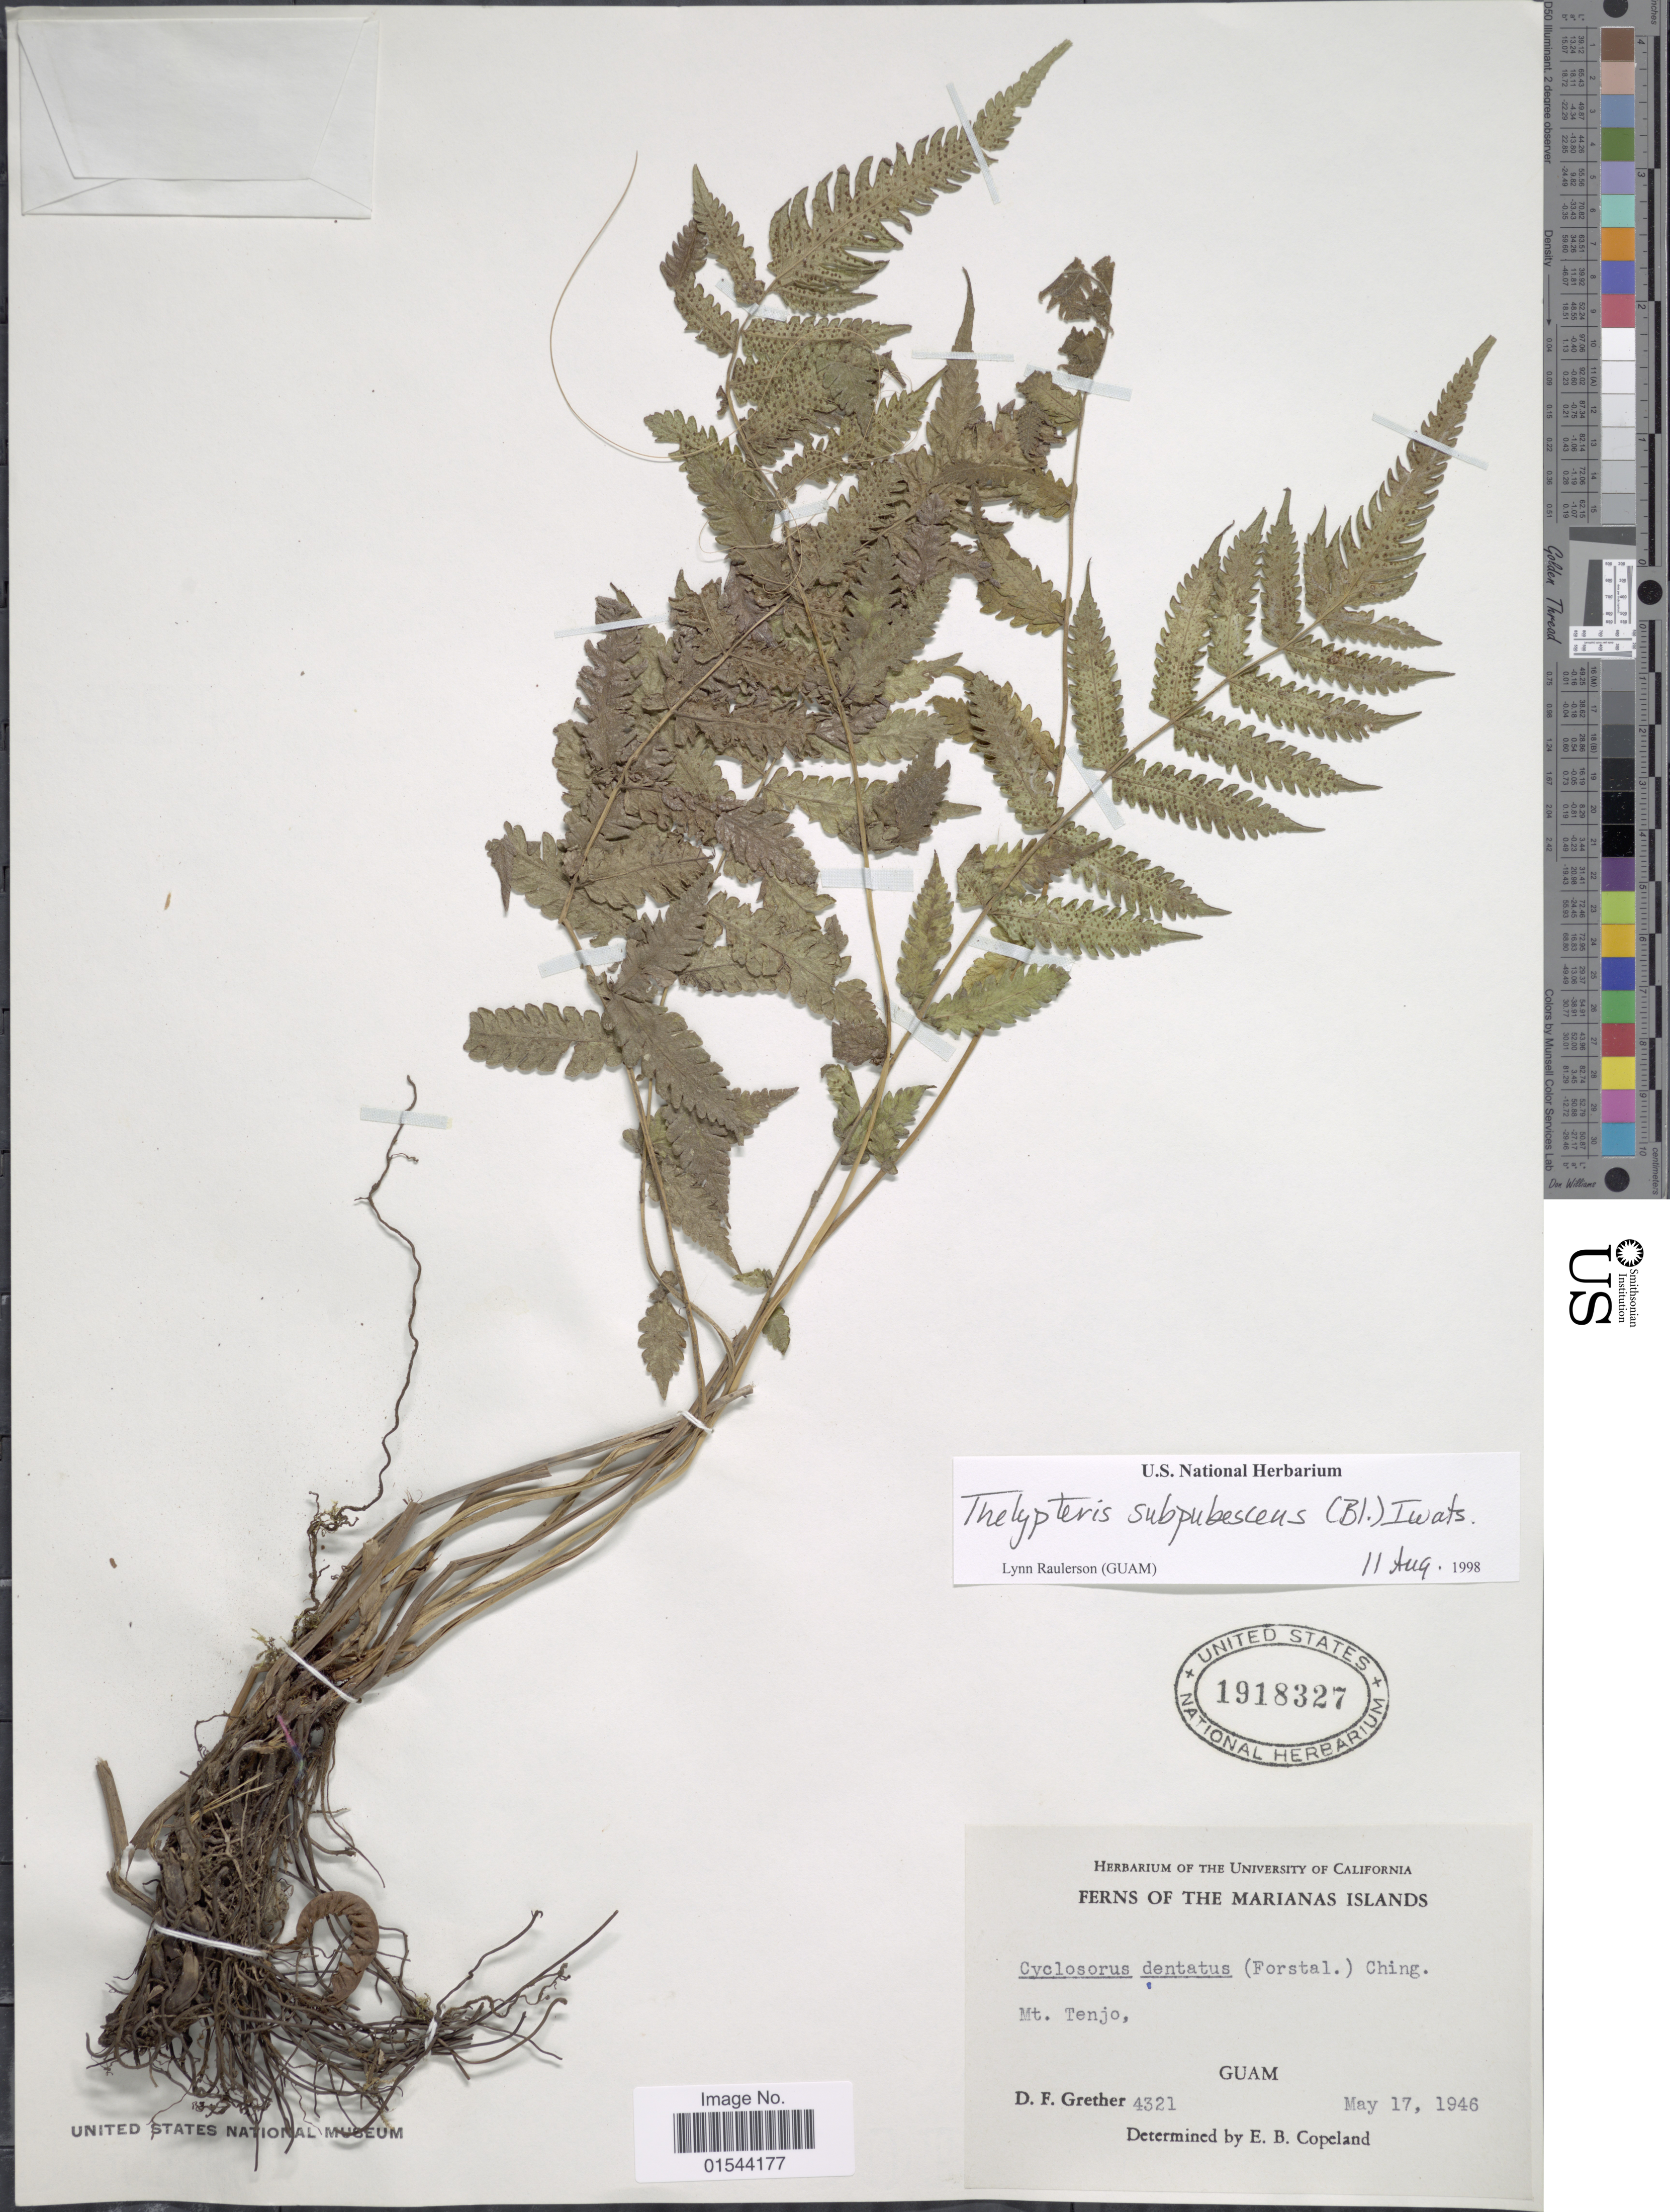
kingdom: Plantae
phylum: Tracheophyta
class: Polypodiopsida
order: Polypodiales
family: Thelypteridaceae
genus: Christella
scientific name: Christella subpubescens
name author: (Blume) Holttum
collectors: D. F. Grether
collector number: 4321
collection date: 1946-05-17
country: Guam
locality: The Mariana Islands, Mt Tenjo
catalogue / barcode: US 1918327